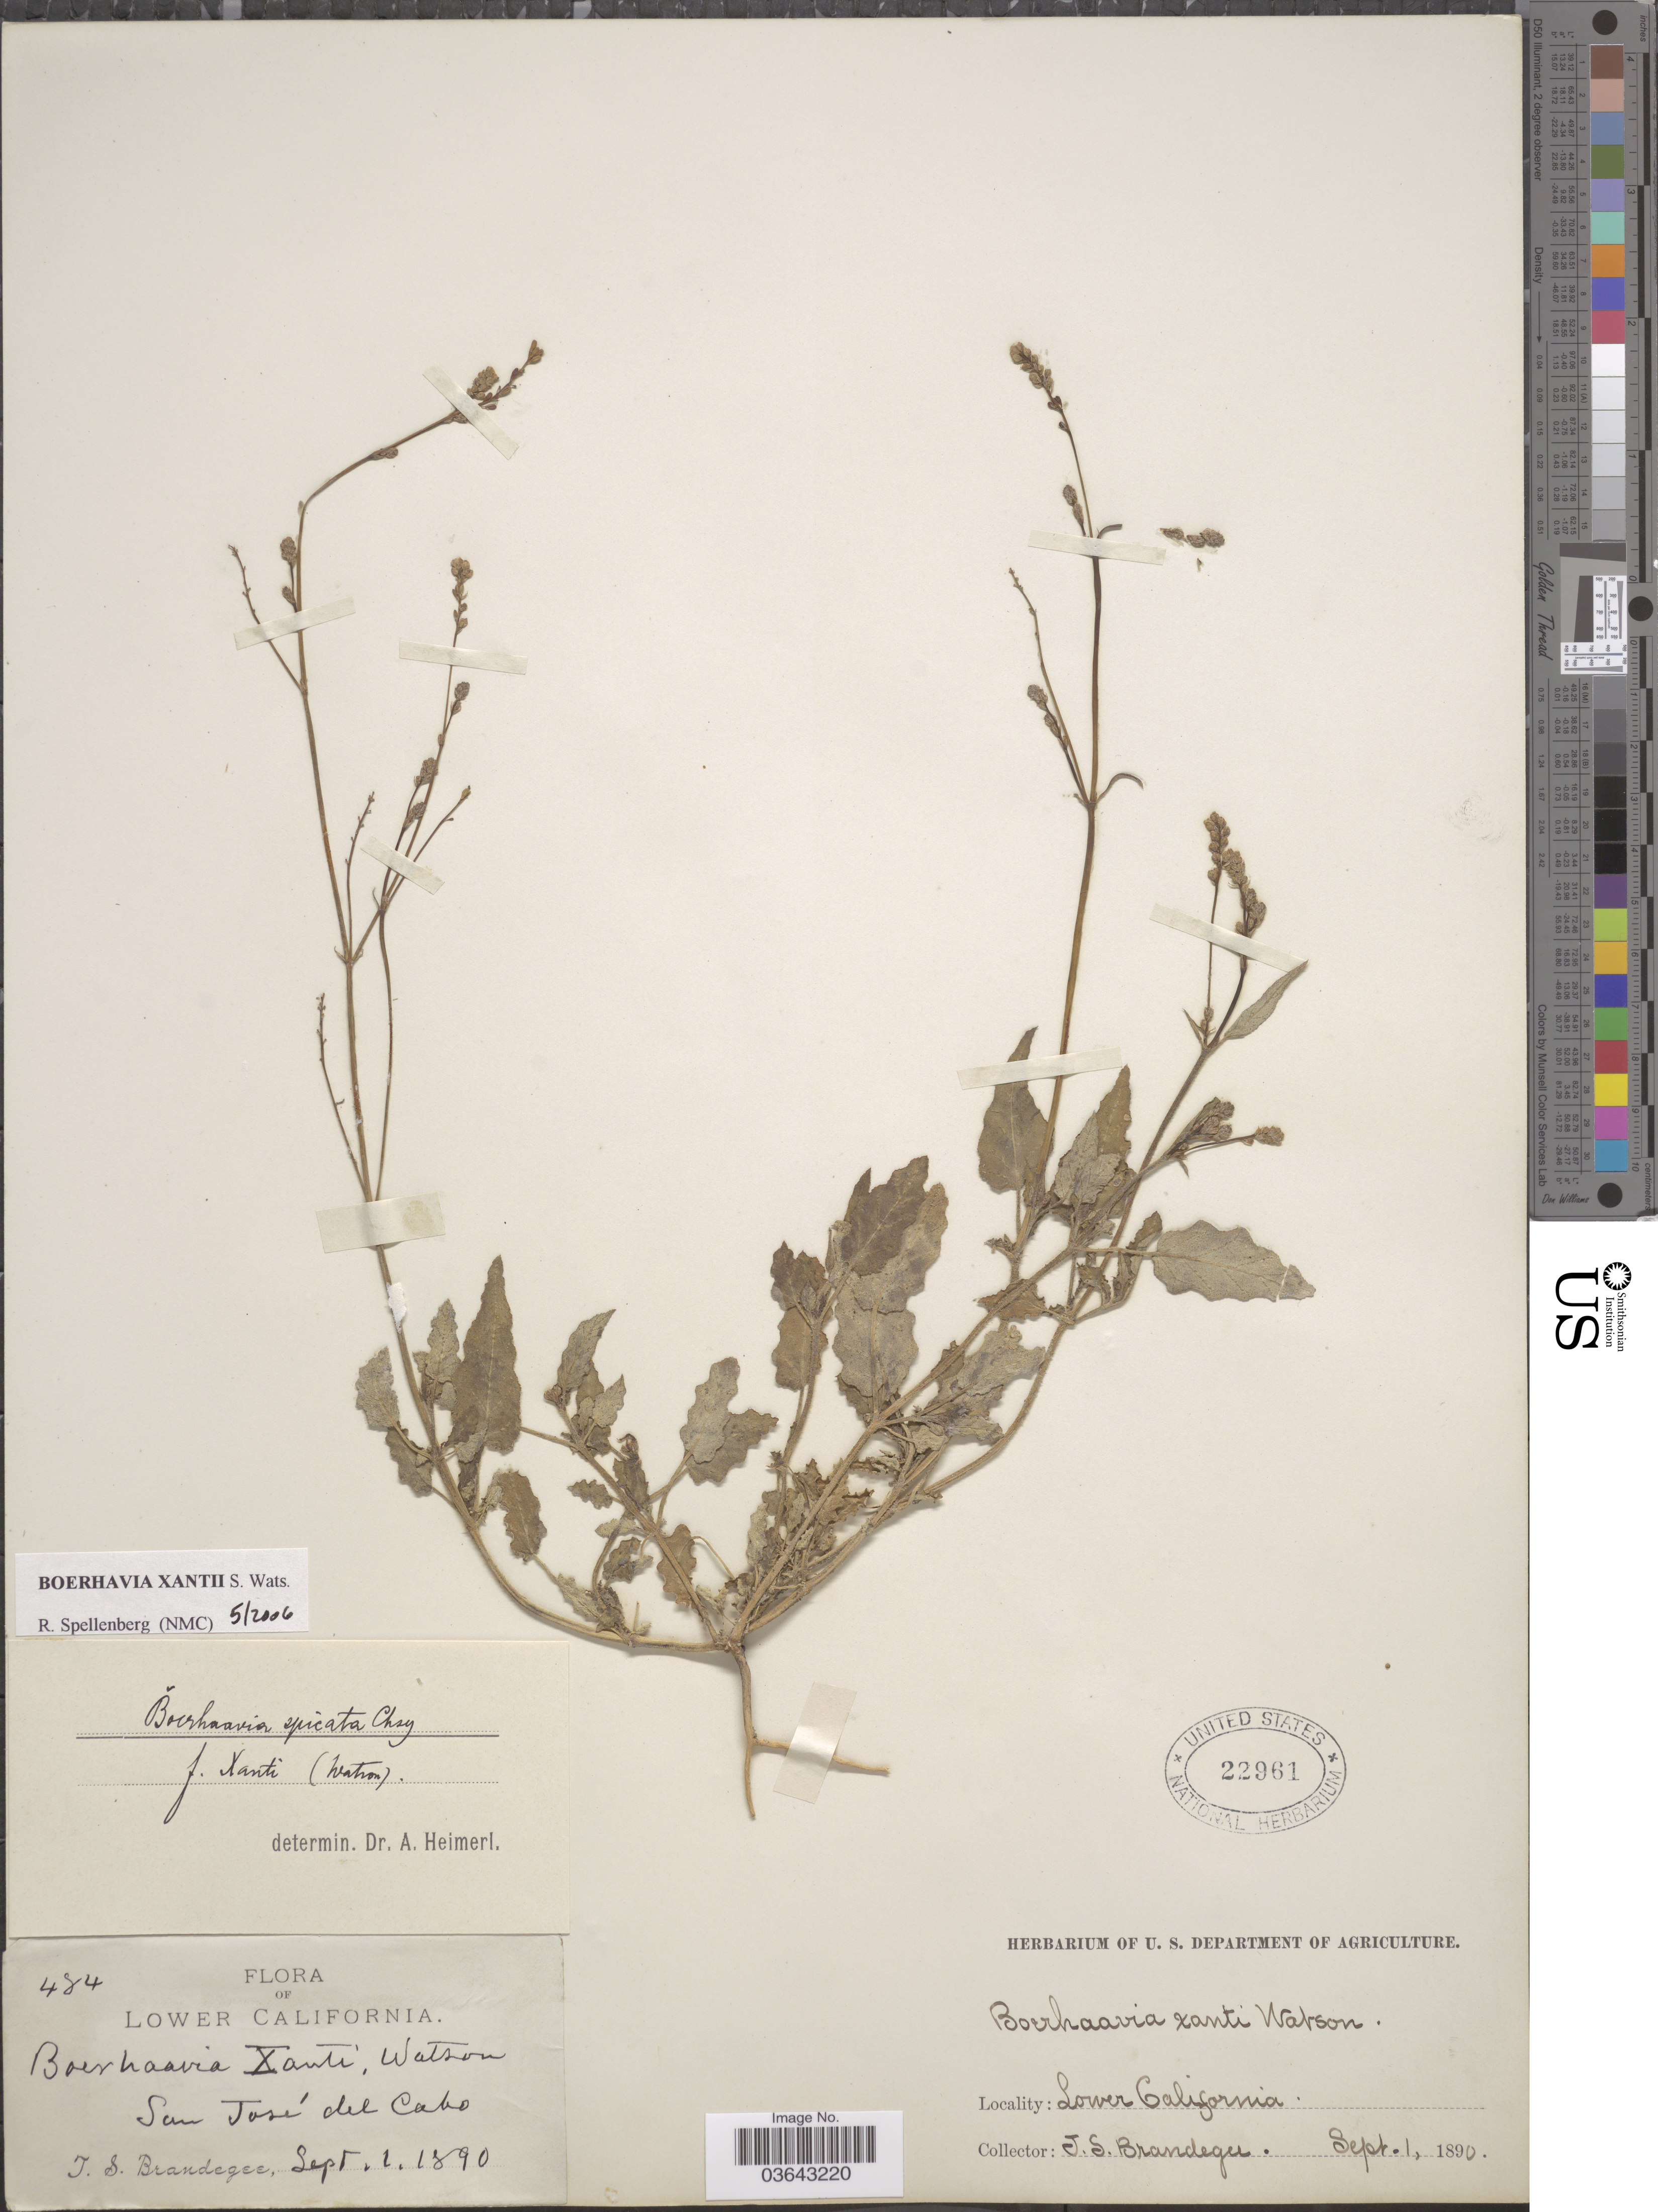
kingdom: Plantae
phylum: Tracheophyta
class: Magnoliopsida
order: Caryophyllales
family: Nyctaginaceae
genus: Boerhavia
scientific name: Boerhavia xanti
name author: S. Watson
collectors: T. S. Brandegee (herbarium)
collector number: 484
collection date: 1890-09-01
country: Mexico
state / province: Baja California Sur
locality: Lower California. San José del Cabo.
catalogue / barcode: US 22961